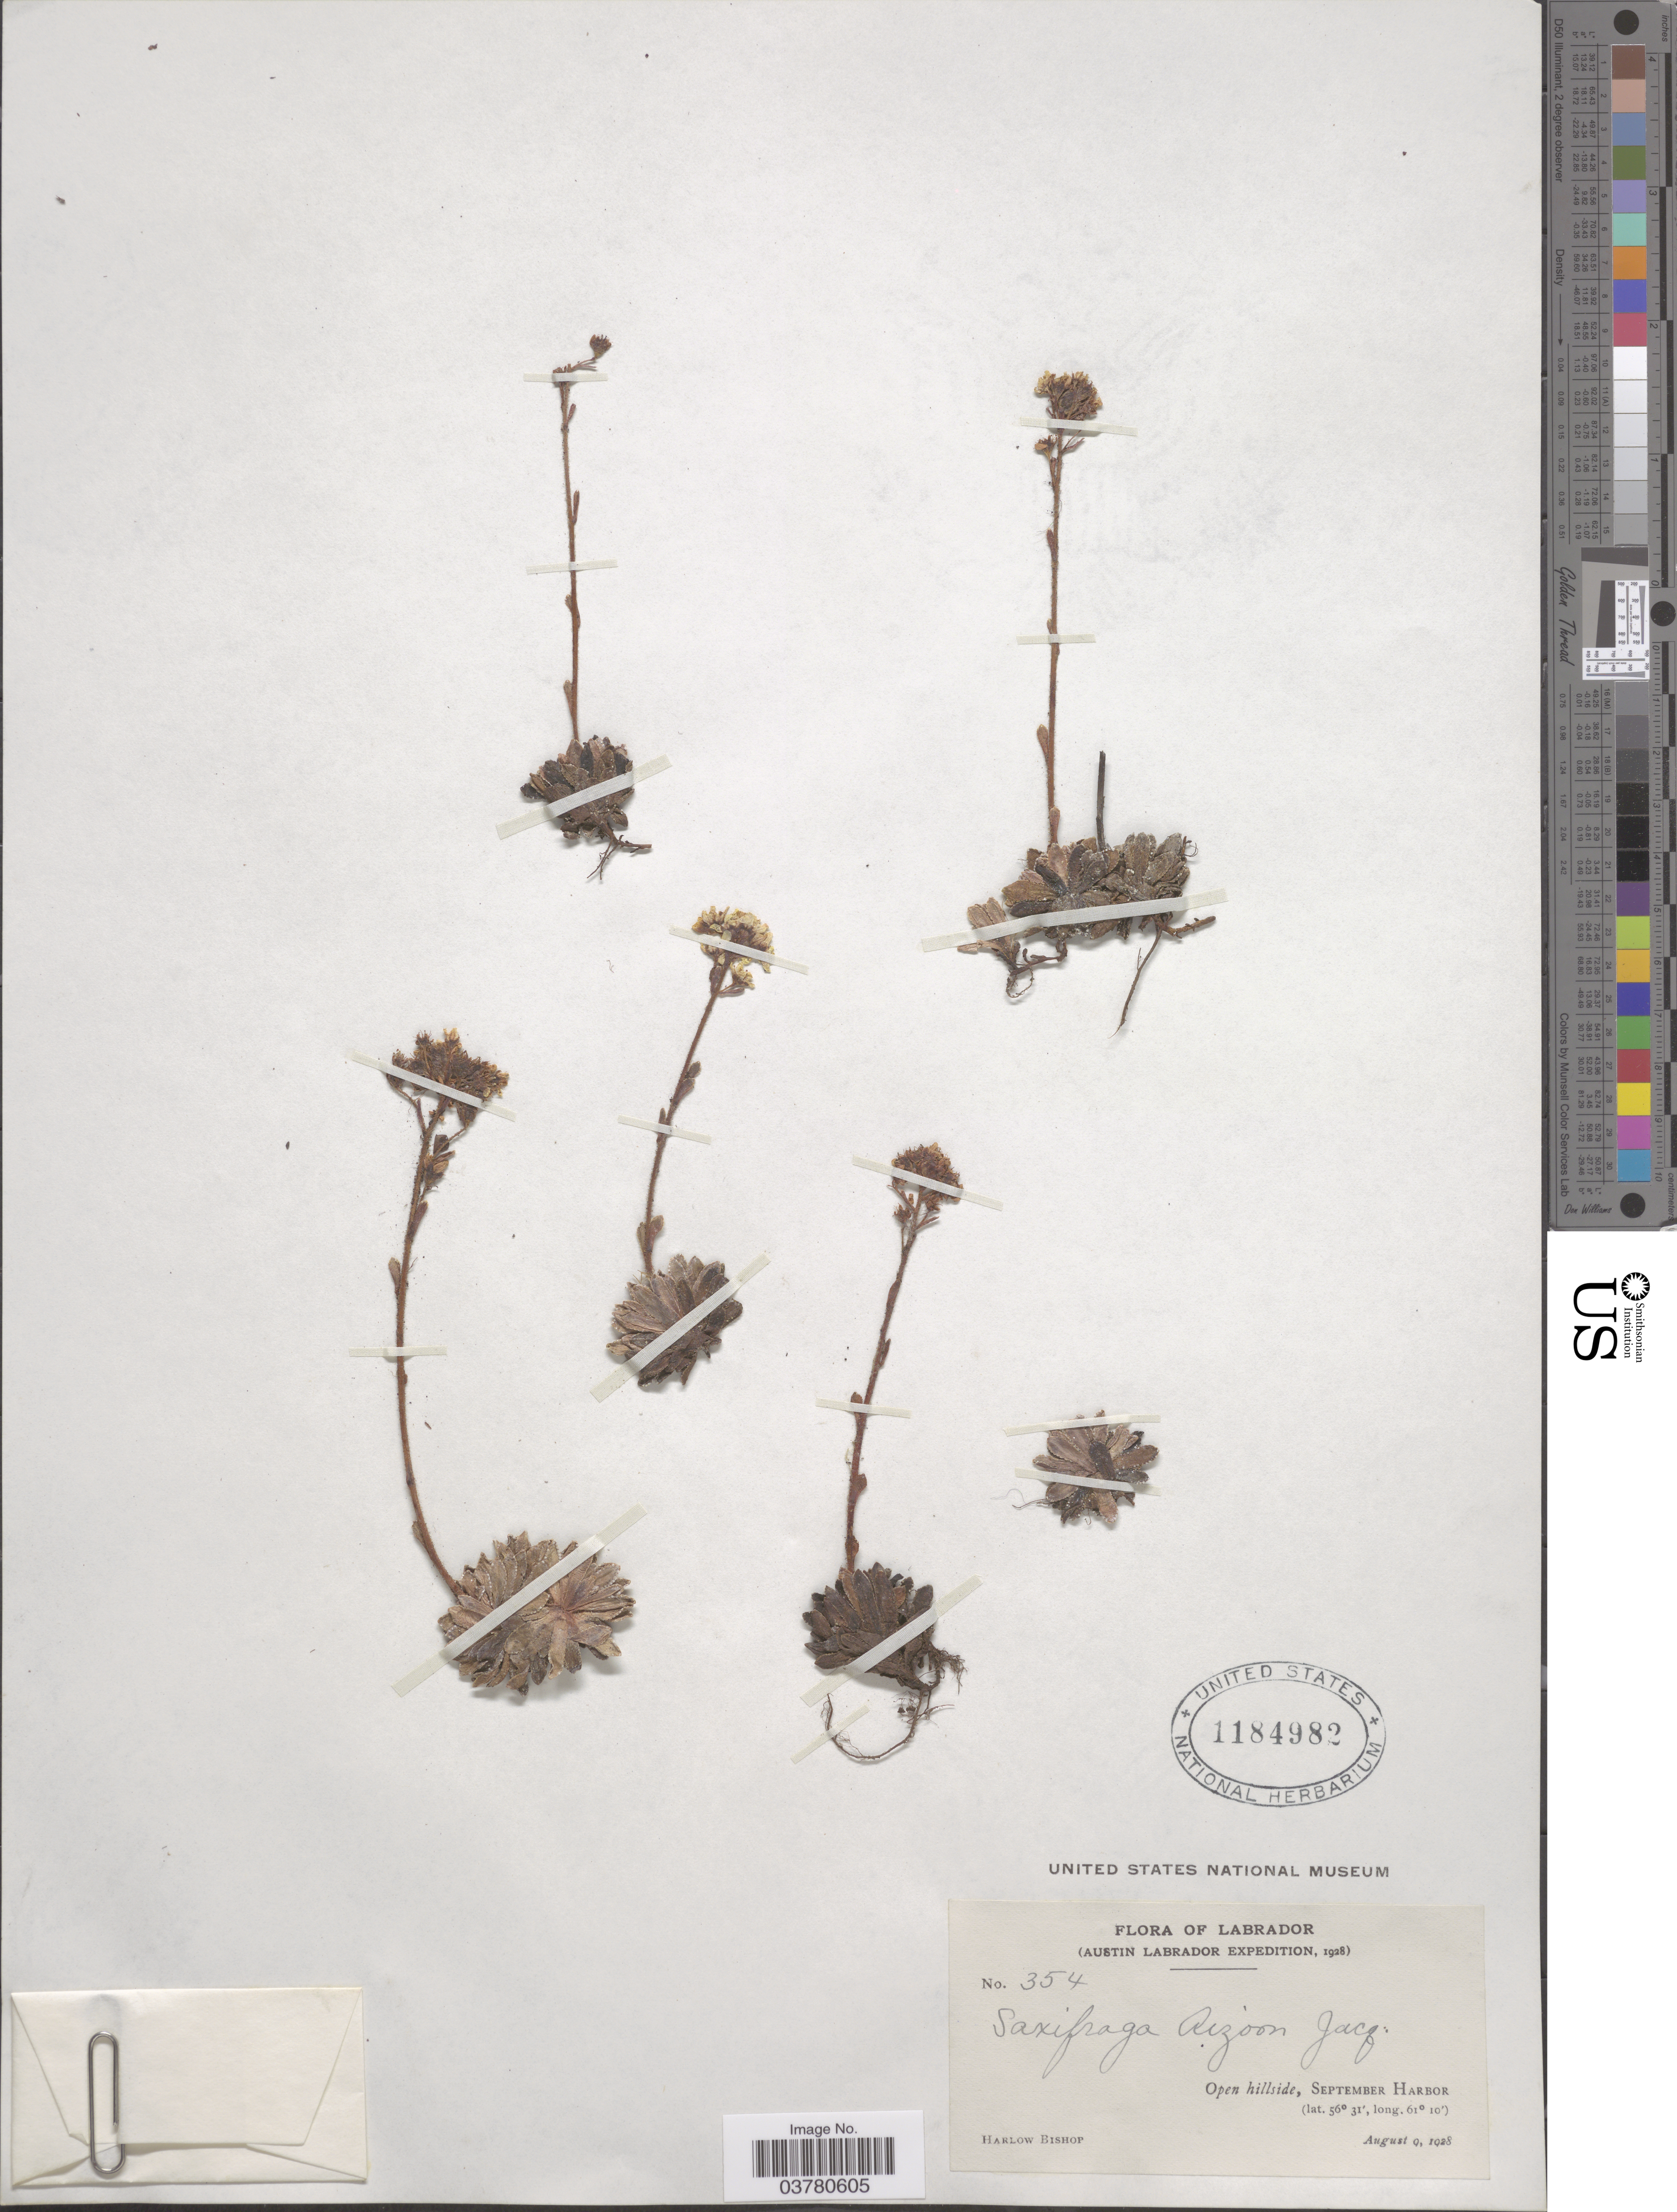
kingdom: Plantae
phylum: Tracheophyta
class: Magnoliopsida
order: Saxifragales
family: Saxifragaceae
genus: Saxifraga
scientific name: Saxifraga paniculata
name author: Mill.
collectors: H. Bishop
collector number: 354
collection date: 1928-08-09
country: Canada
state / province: Newfoundland and Labrador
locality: Labrador (Austin Labrador Expedition, 1928). September Harbor.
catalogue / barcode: US 1184982